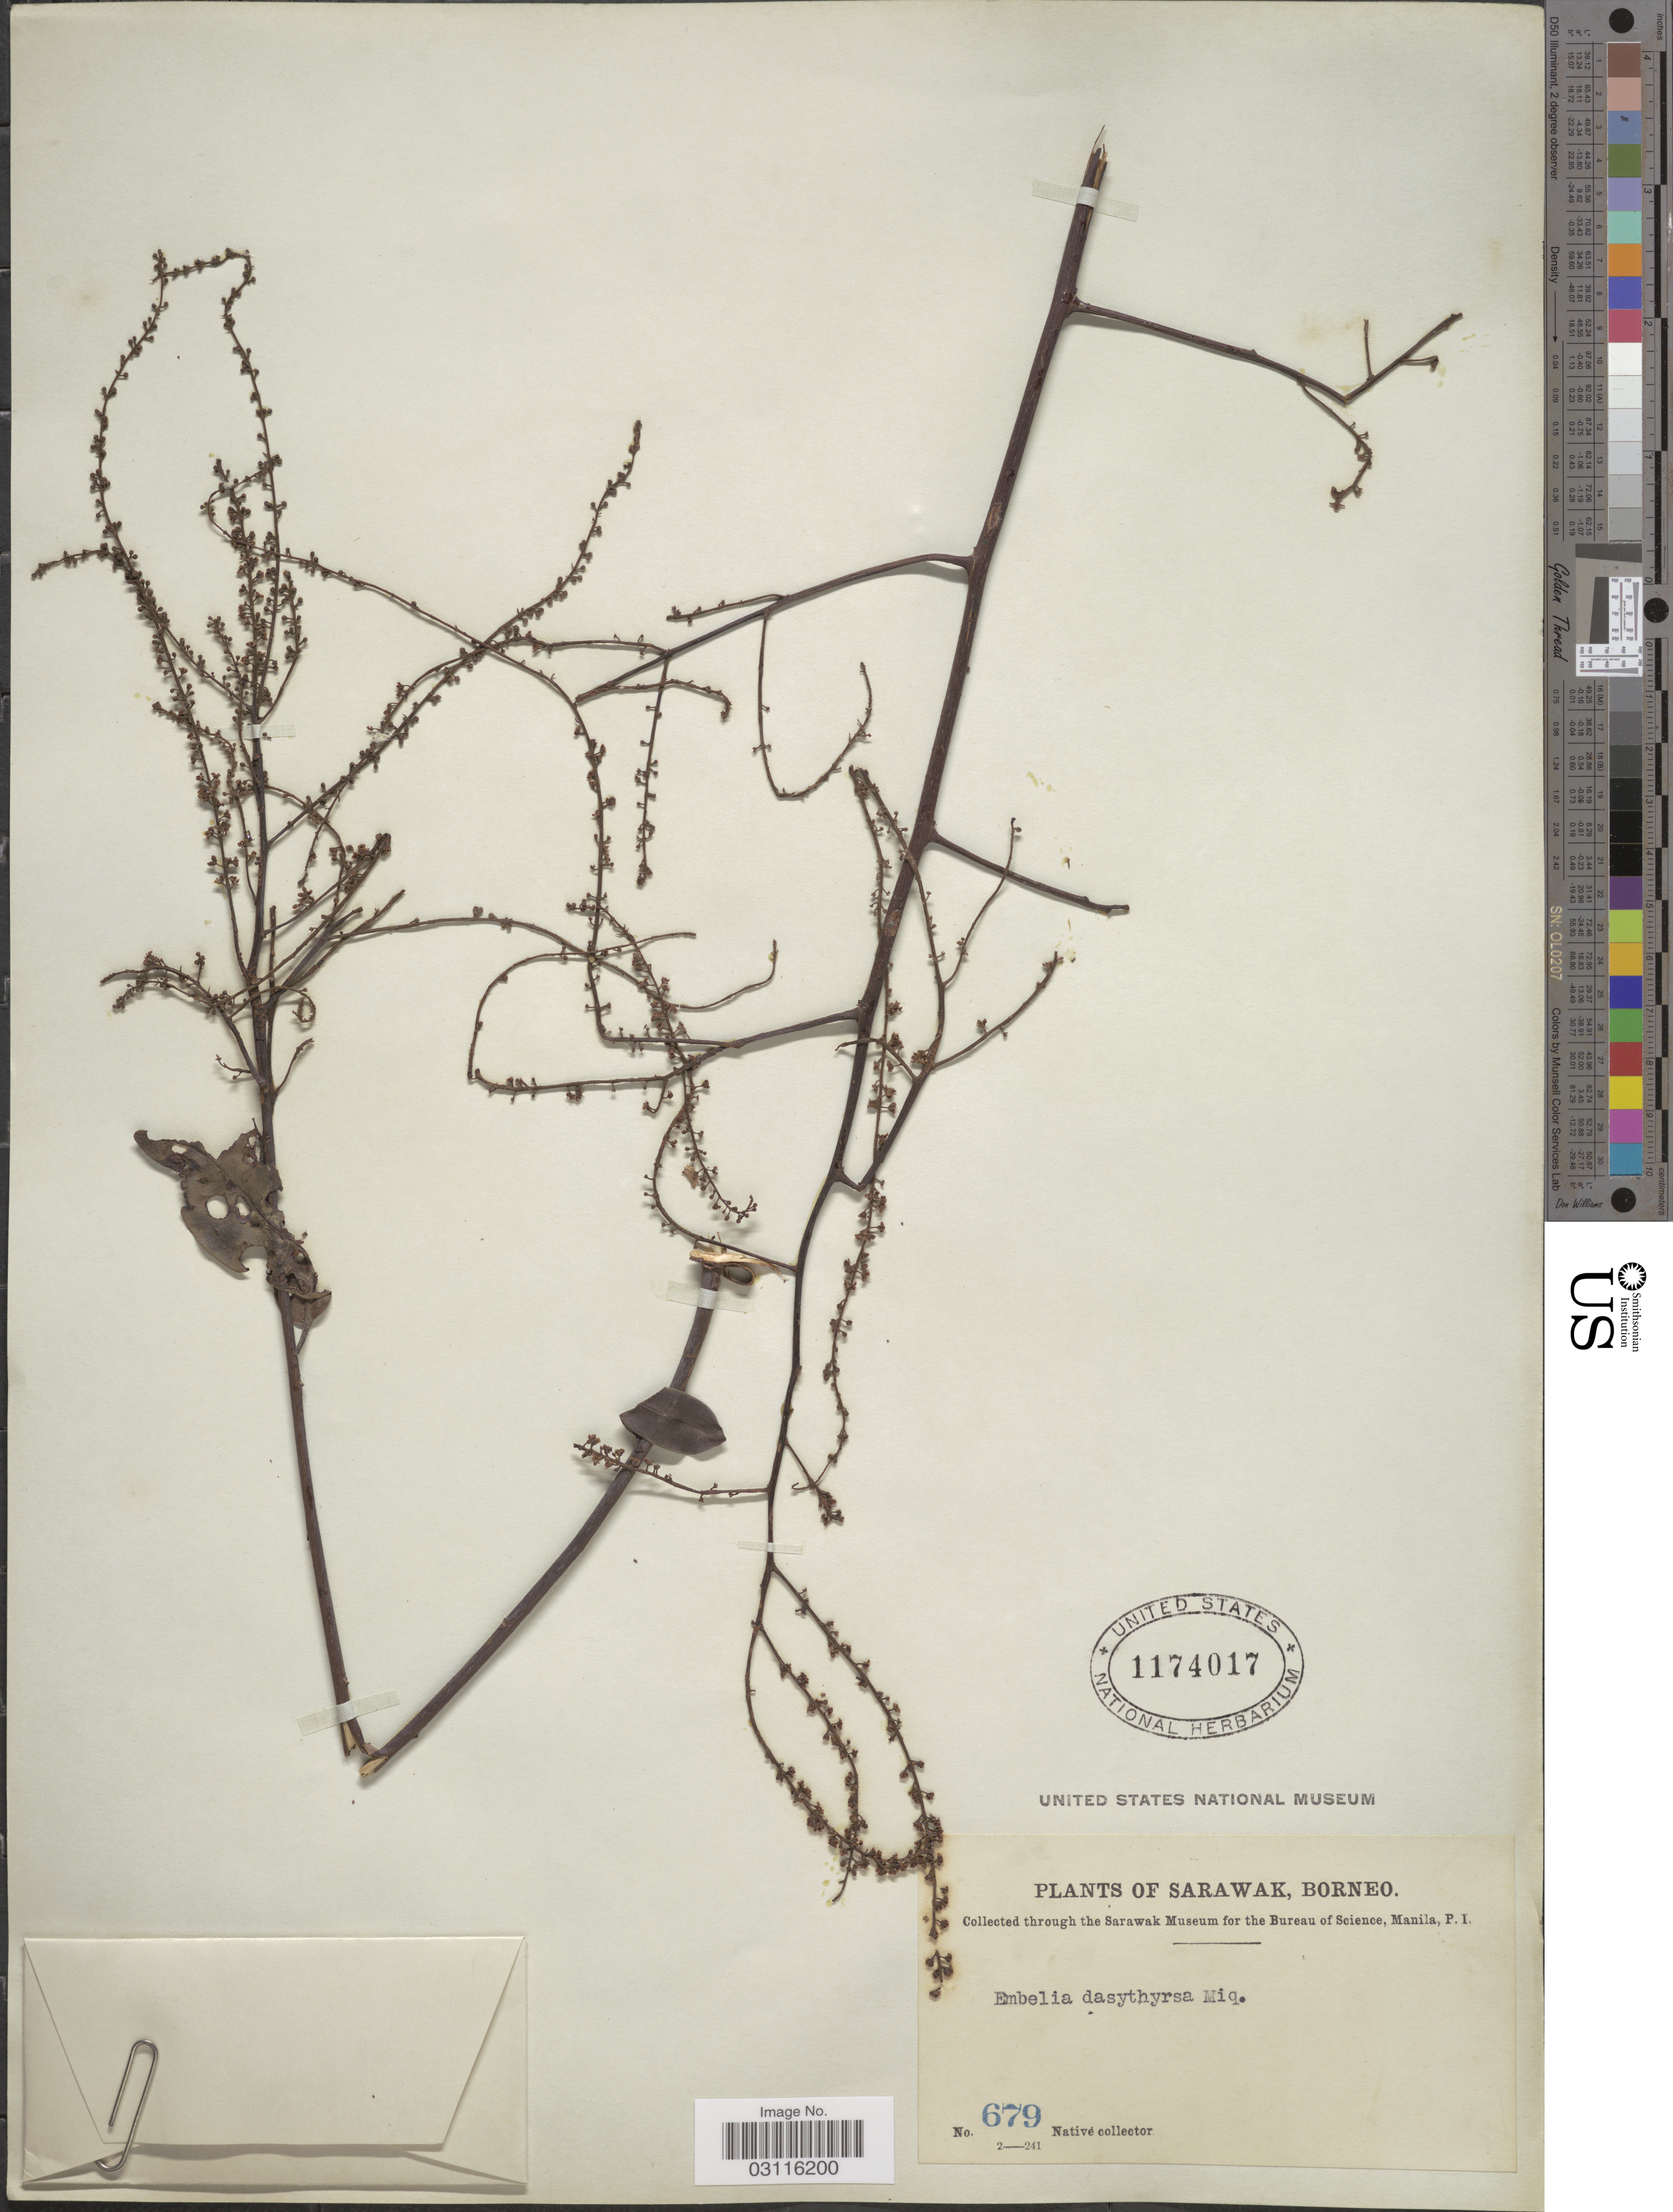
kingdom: Plantae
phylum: Tracheophyta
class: Magnoliopsida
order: Ericales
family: Primulaceae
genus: Embelia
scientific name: Embelia dasythyrsa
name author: Miq.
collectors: Native collector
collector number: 679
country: Malaysia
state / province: Sarawak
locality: Borneo.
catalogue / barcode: US 1174017